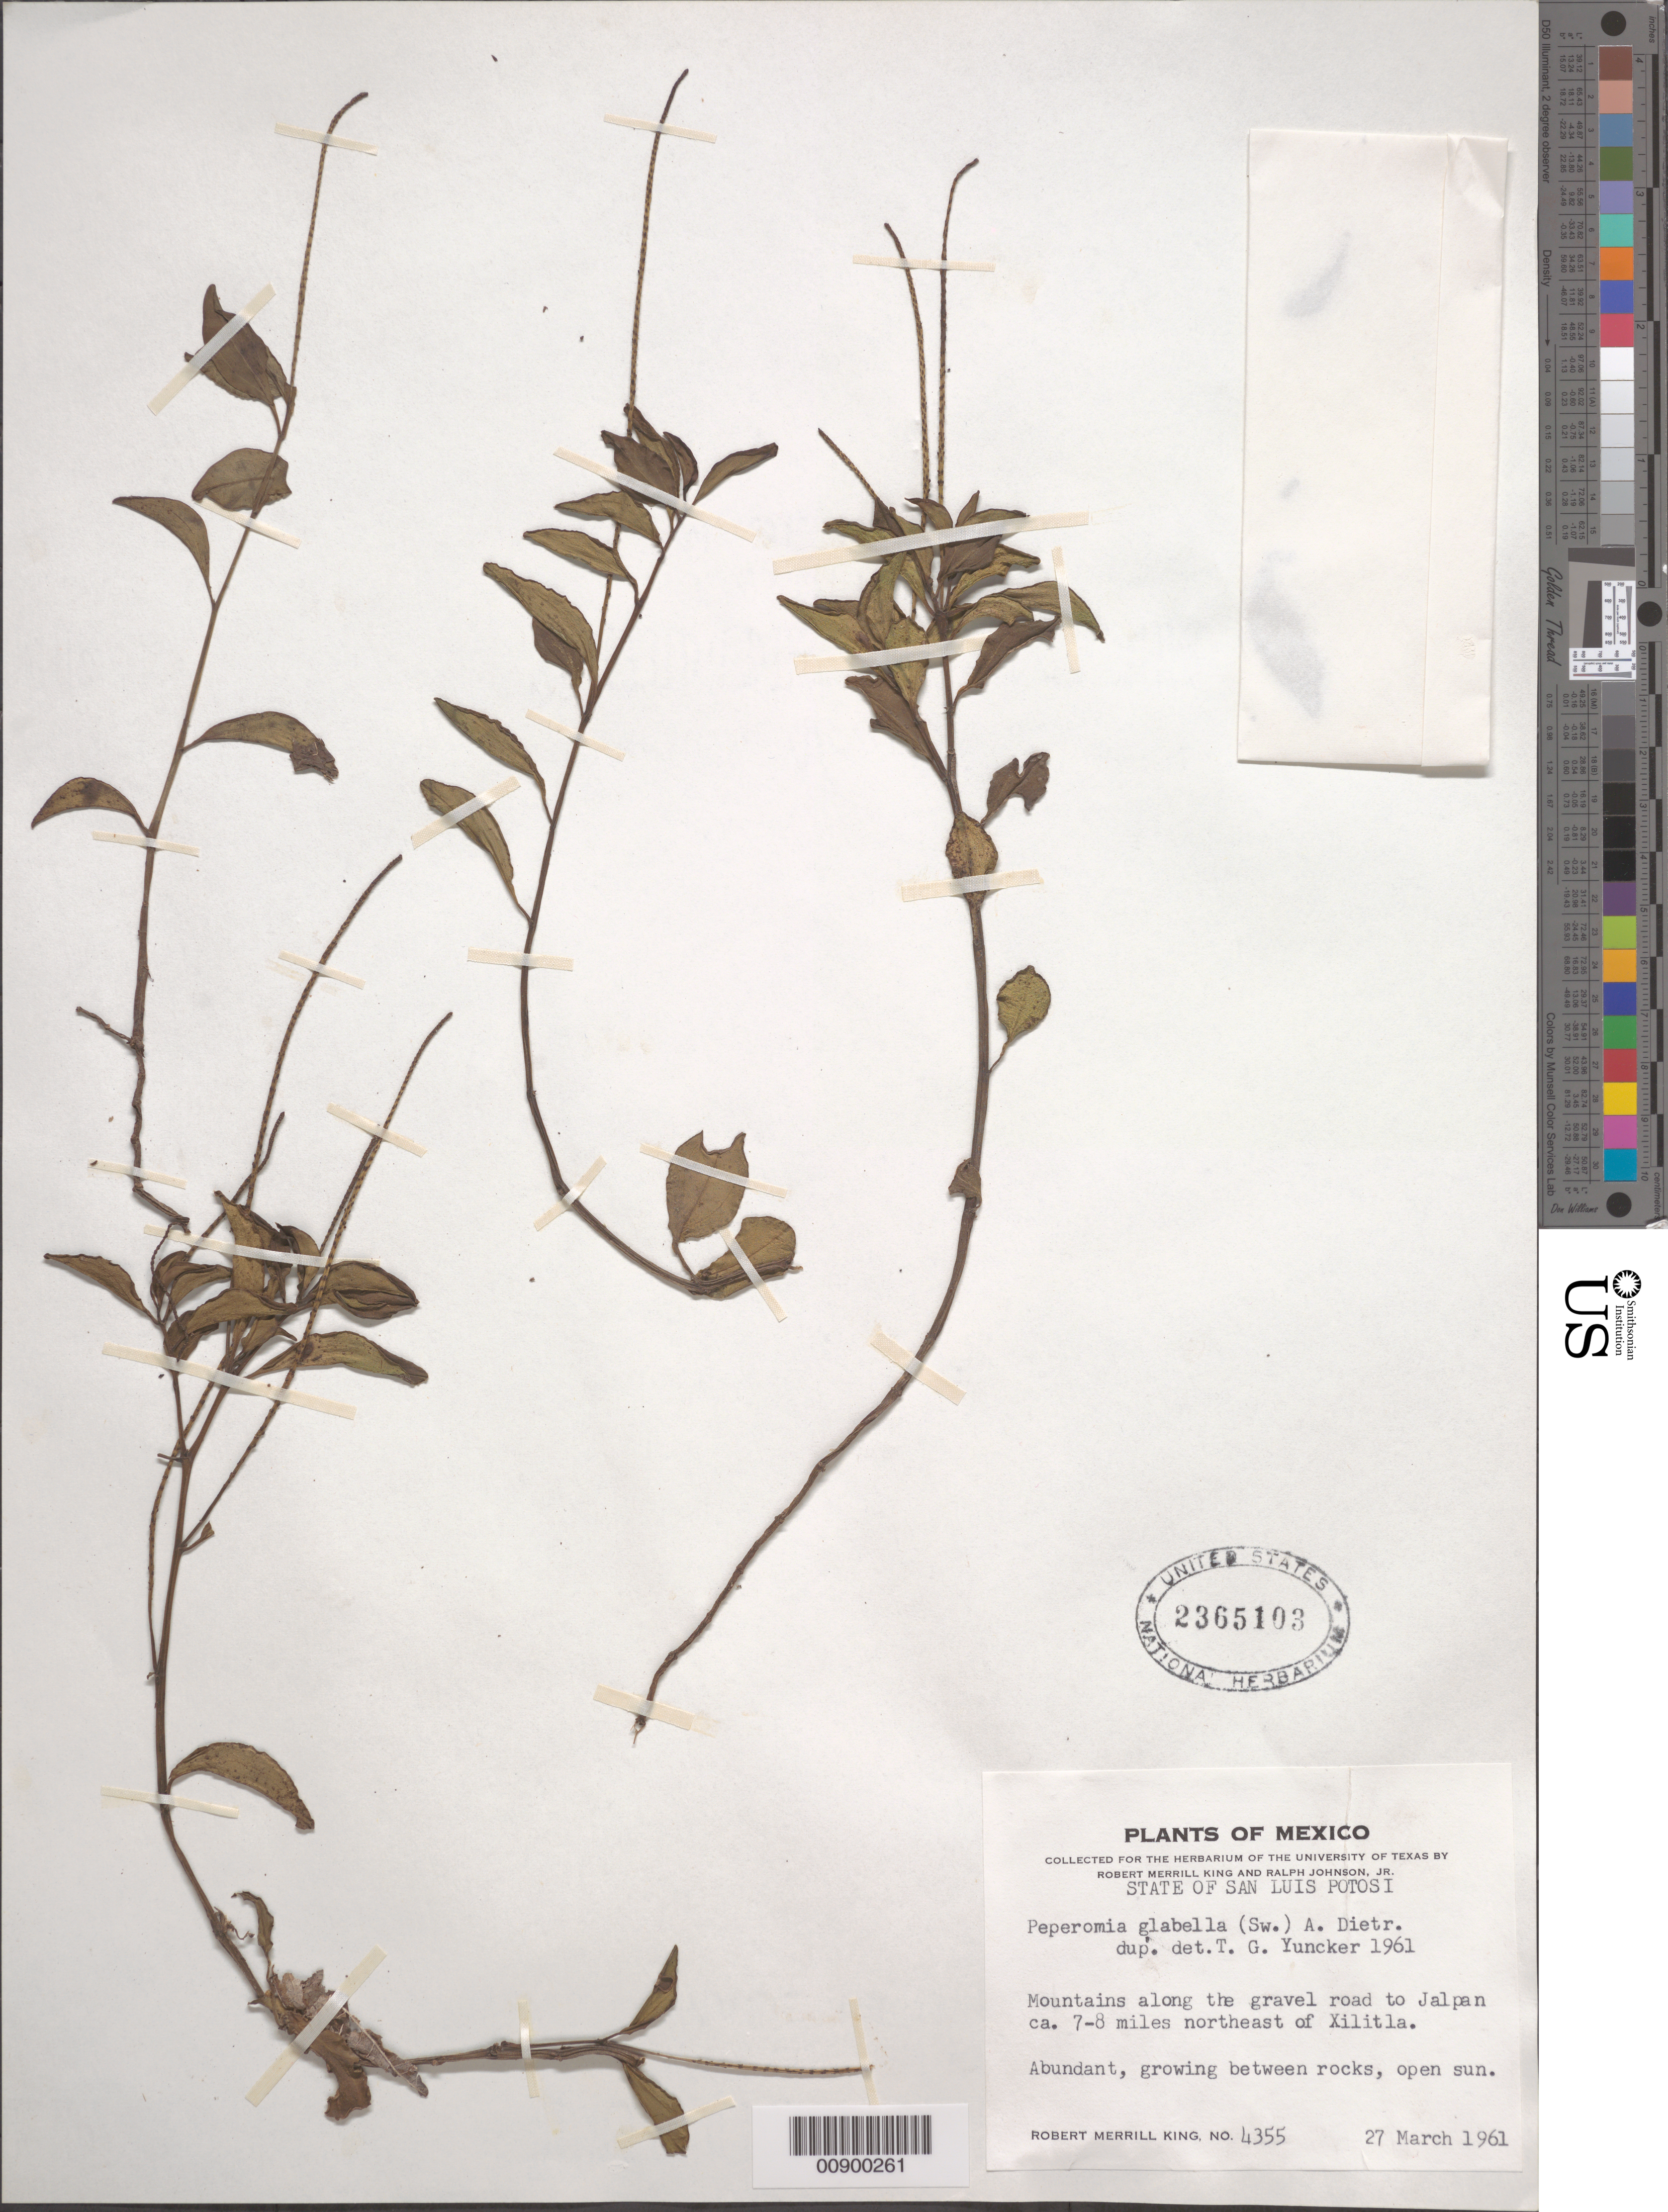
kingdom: Plantae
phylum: Tracheophyta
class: Magnoliopsida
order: Piperales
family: Piperaceae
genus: Peperomia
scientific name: Peperomia glabella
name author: (Sw.) A. Dietr.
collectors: R. M. King & R. Johnson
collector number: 4355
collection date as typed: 27 Mar 1961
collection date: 1961-03-27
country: Mexico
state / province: San Luis Potosí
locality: Mountains along the gravel road to Jalpan ca. 7-8 miles northeast of Xilitla, San Luis Potosí.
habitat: Mountains along gravel road. Growing between rocks, open sun.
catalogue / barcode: US 2365103